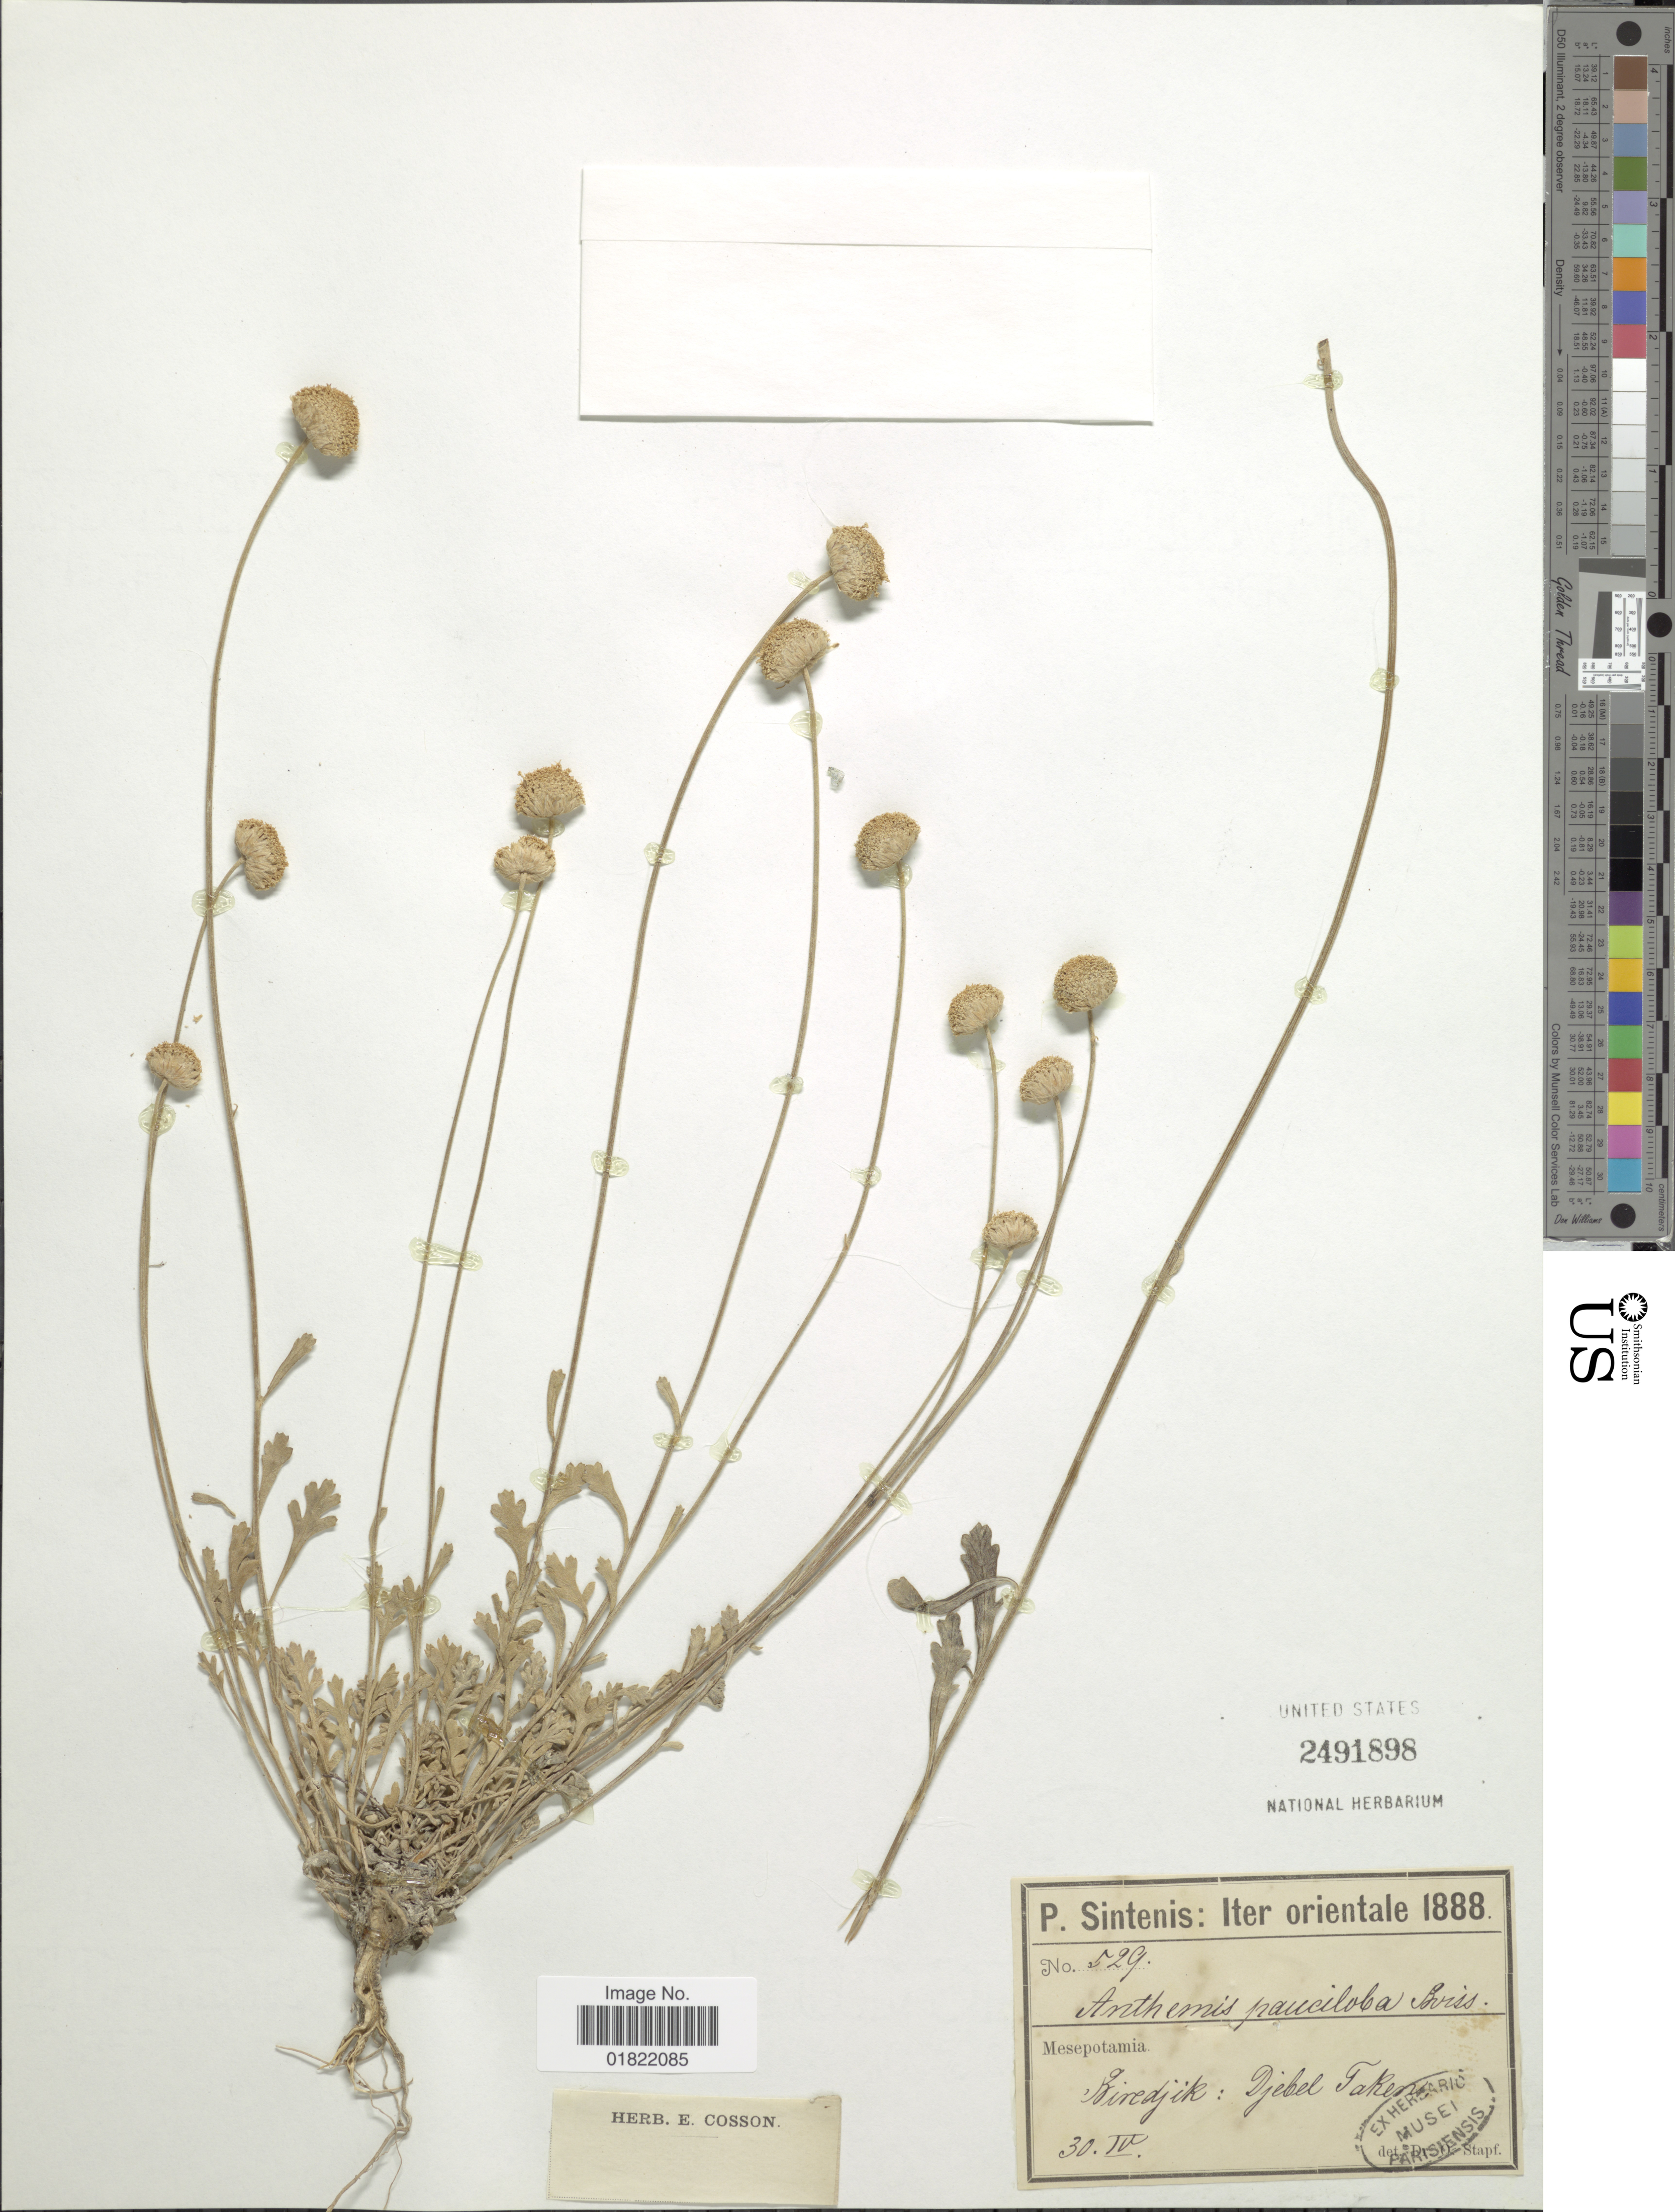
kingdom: Plantae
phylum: Tracheophyta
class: Magnoliopsida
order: Asterales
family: Asteraceae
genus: Anthemis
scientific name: Anthemis pauciloba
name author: Boiss.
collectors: P. Sintenis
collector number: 529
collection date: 1888-04-30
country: Turkey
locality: Mesepotamia: Biredjik: Djebel Taken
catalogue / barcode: US 2491898